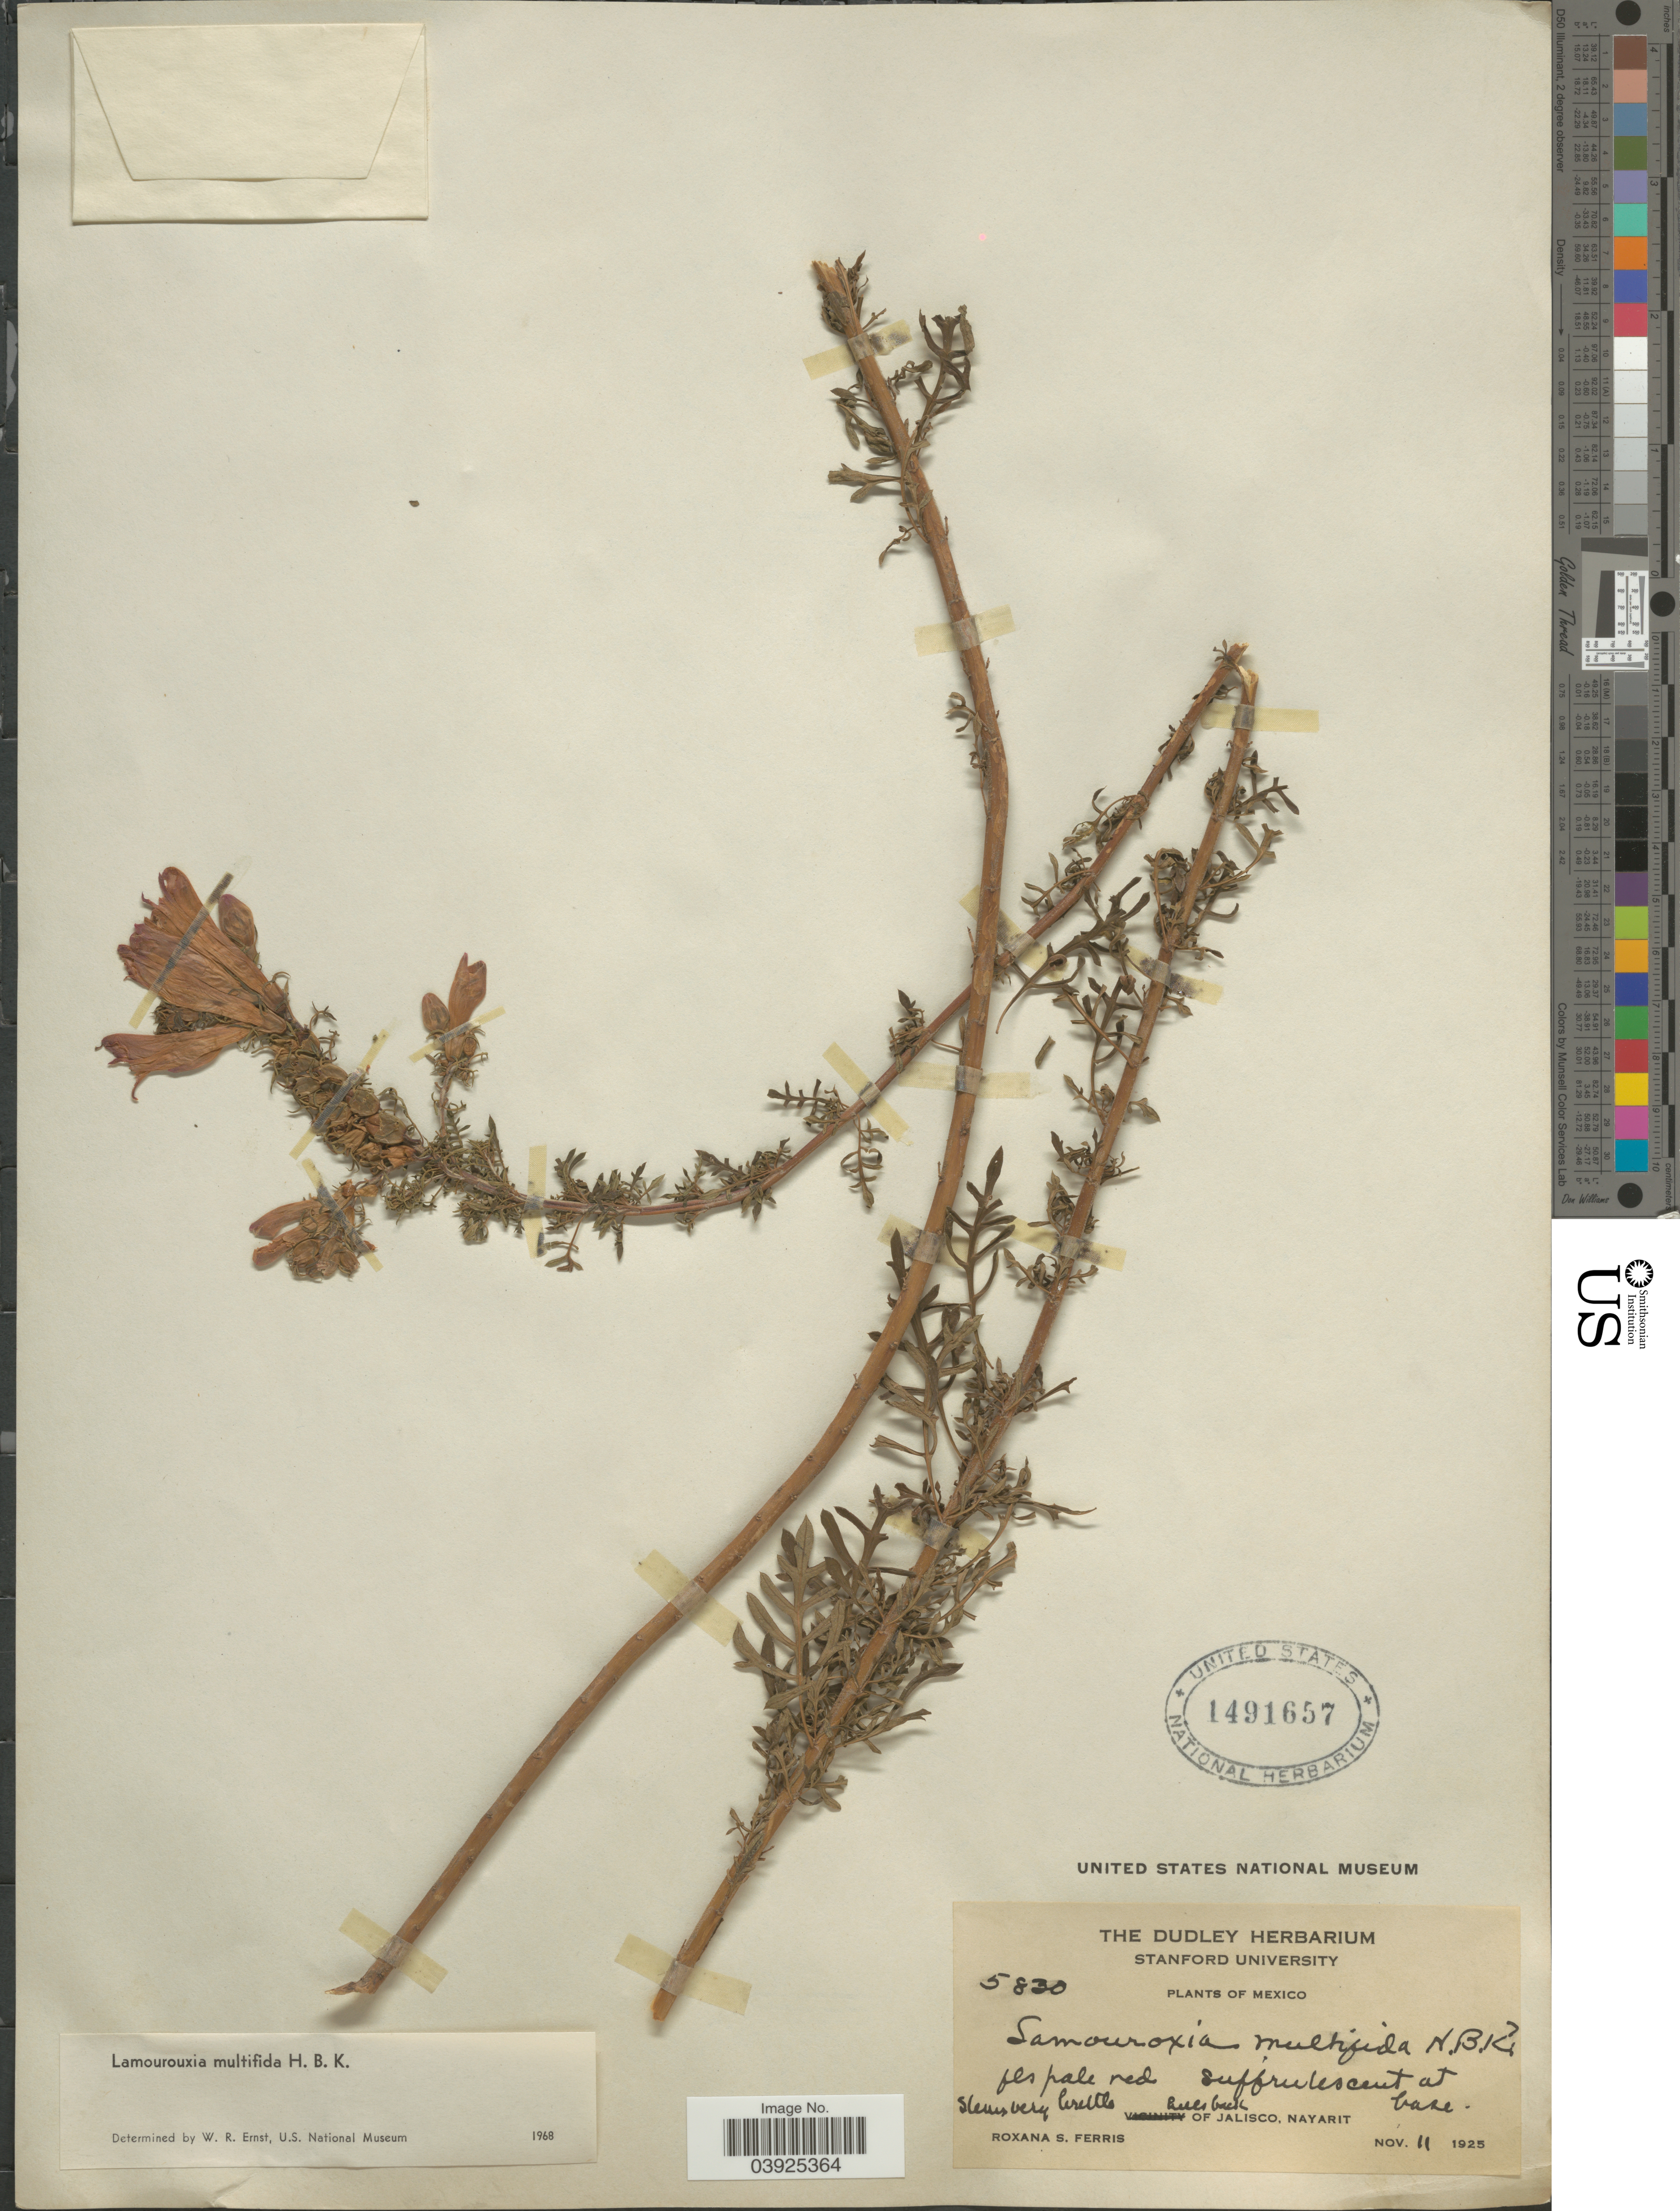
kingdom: Plantae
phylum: Tracheophyta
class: Magnoliopsida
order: Lamiales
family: Orobanchaceae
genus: Lamourouxia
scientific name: Lamourouxia multifida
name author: Kunth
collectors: R. S. Ferris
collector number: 5830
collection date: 1925-11-11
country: Mexico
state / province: Nayarit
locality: Hills back of Jalisco, Nayarit.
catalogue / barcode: US 1491657